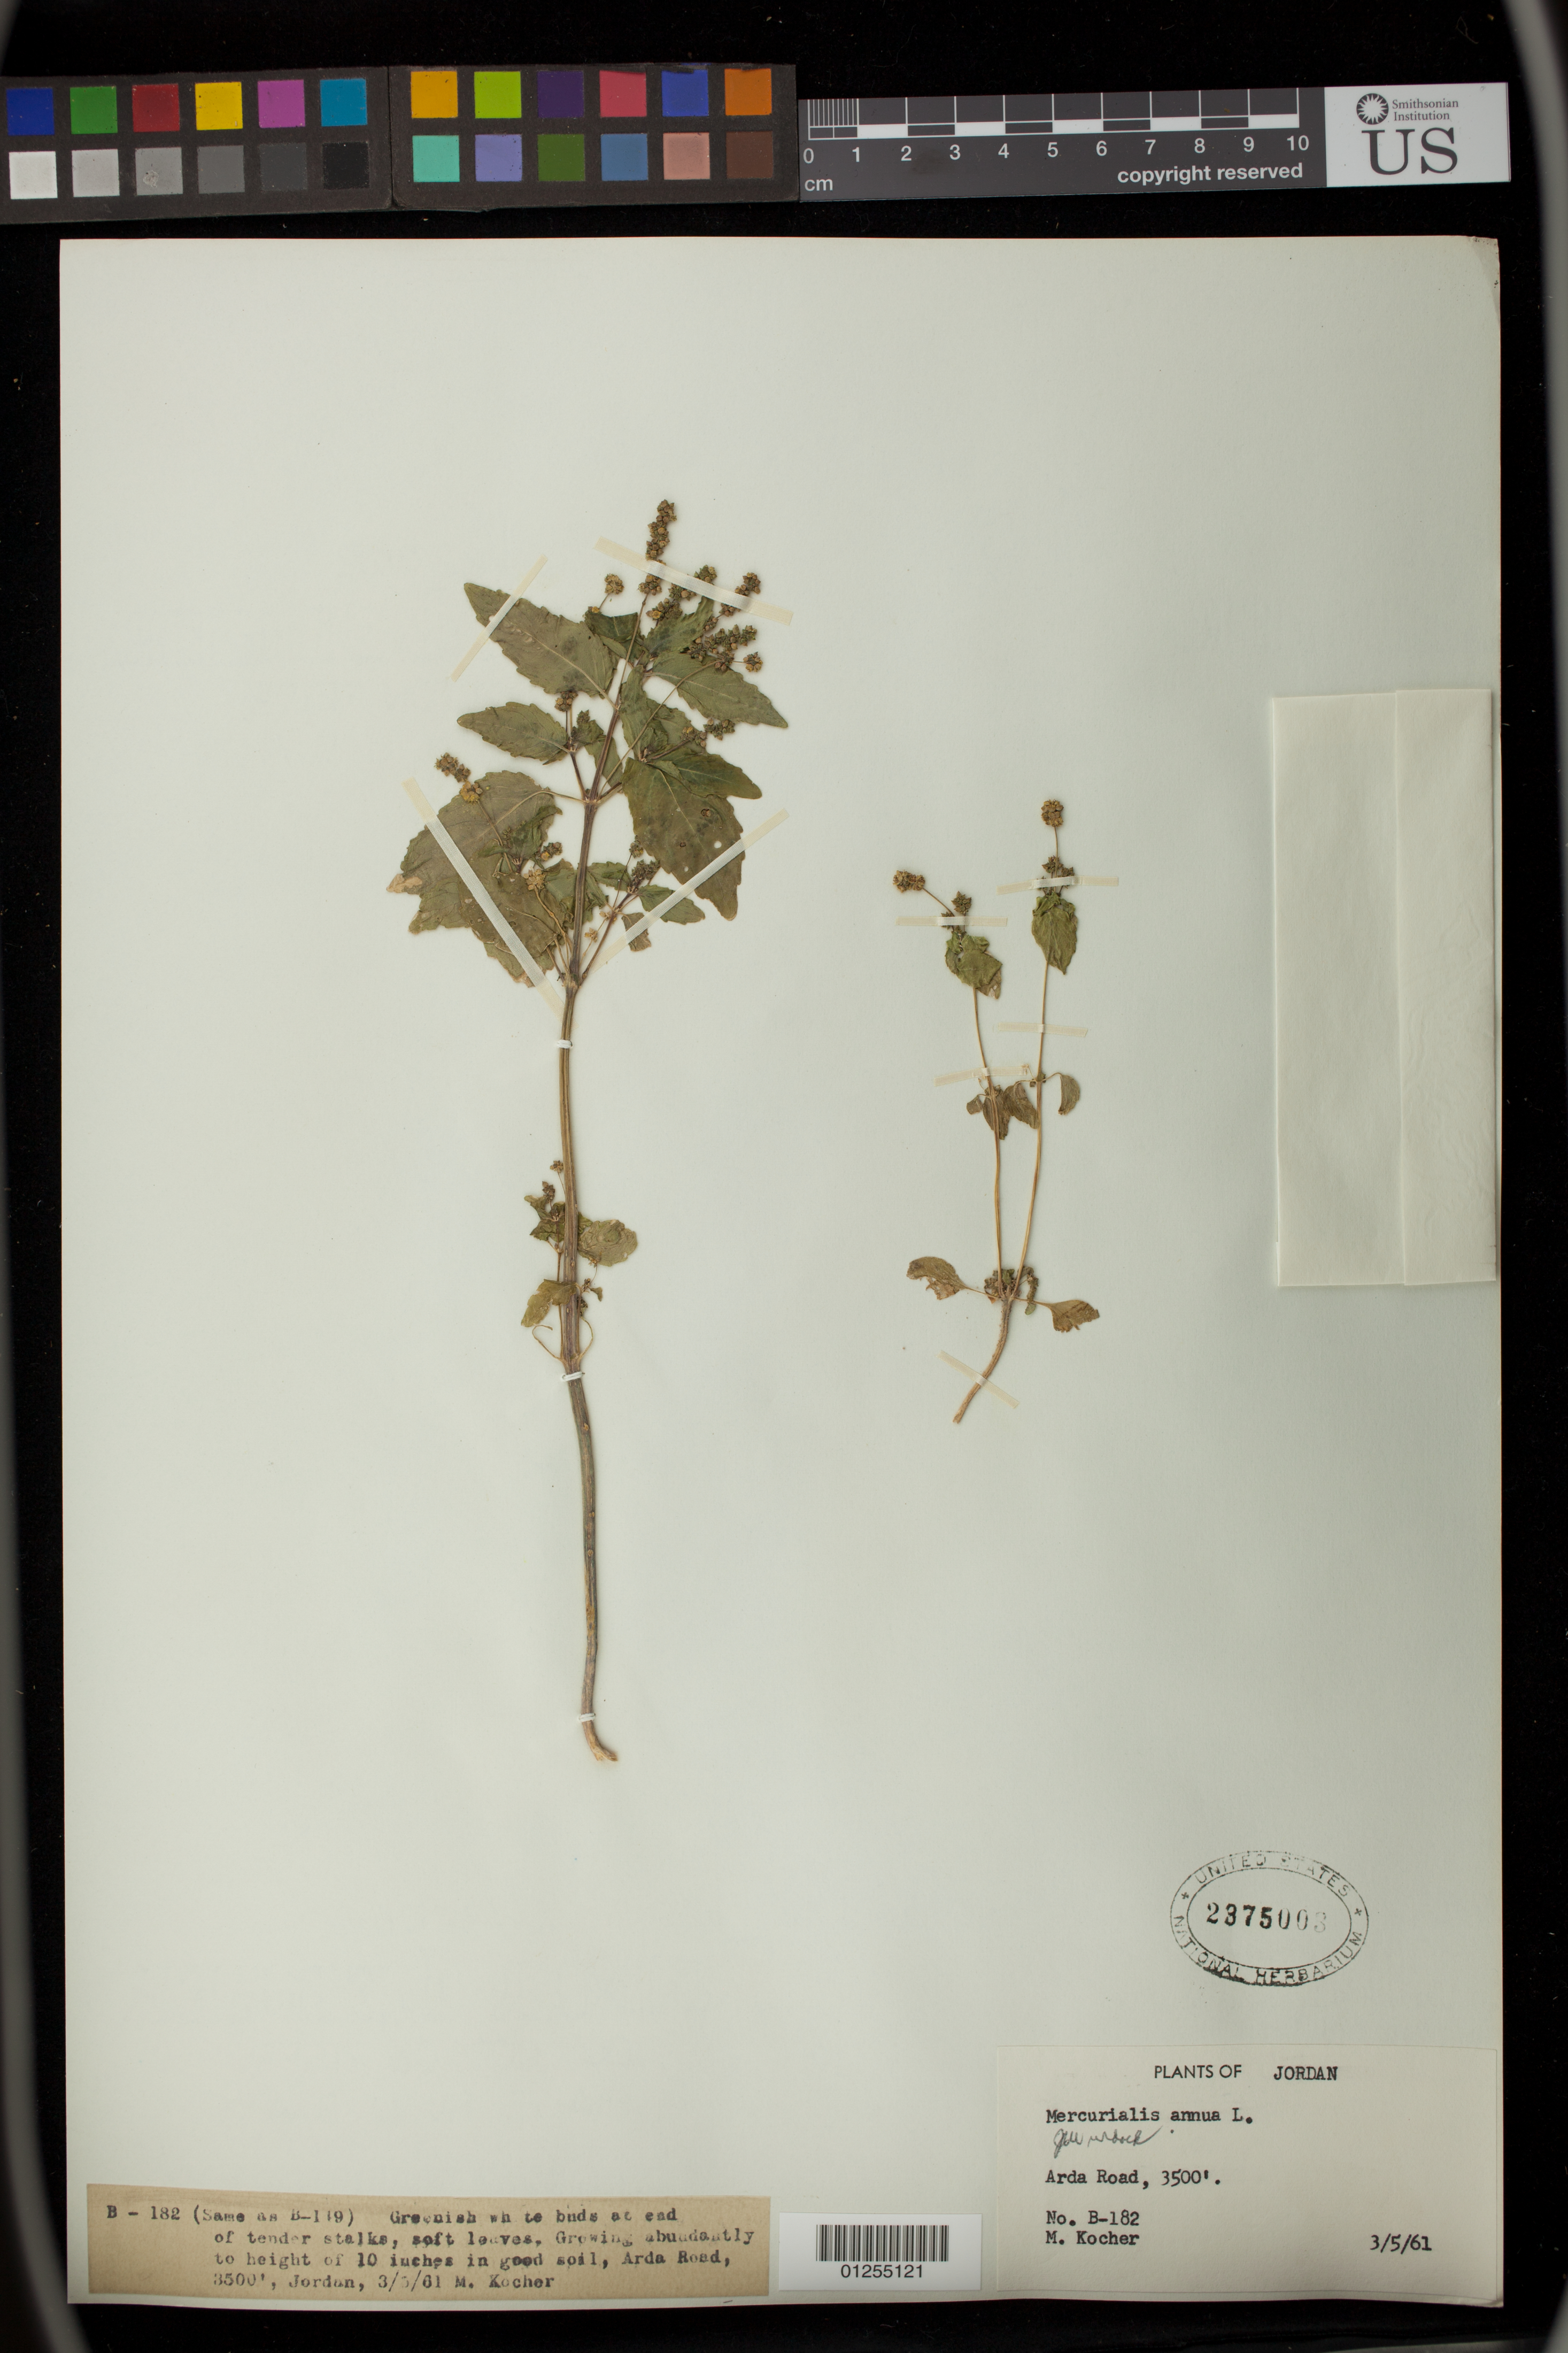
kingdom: Plantae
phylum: Tracheophyta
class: Magnoliopsida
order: Malpighiales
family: Euphorbiaceae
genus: Mercurialis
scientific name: Mercurialis annua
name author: L.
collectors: M. Kocher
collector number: B-182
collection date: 1961-03-05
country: Jordan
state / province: Irbid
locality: Arda Road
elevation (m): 1067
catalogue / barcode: US 2375003